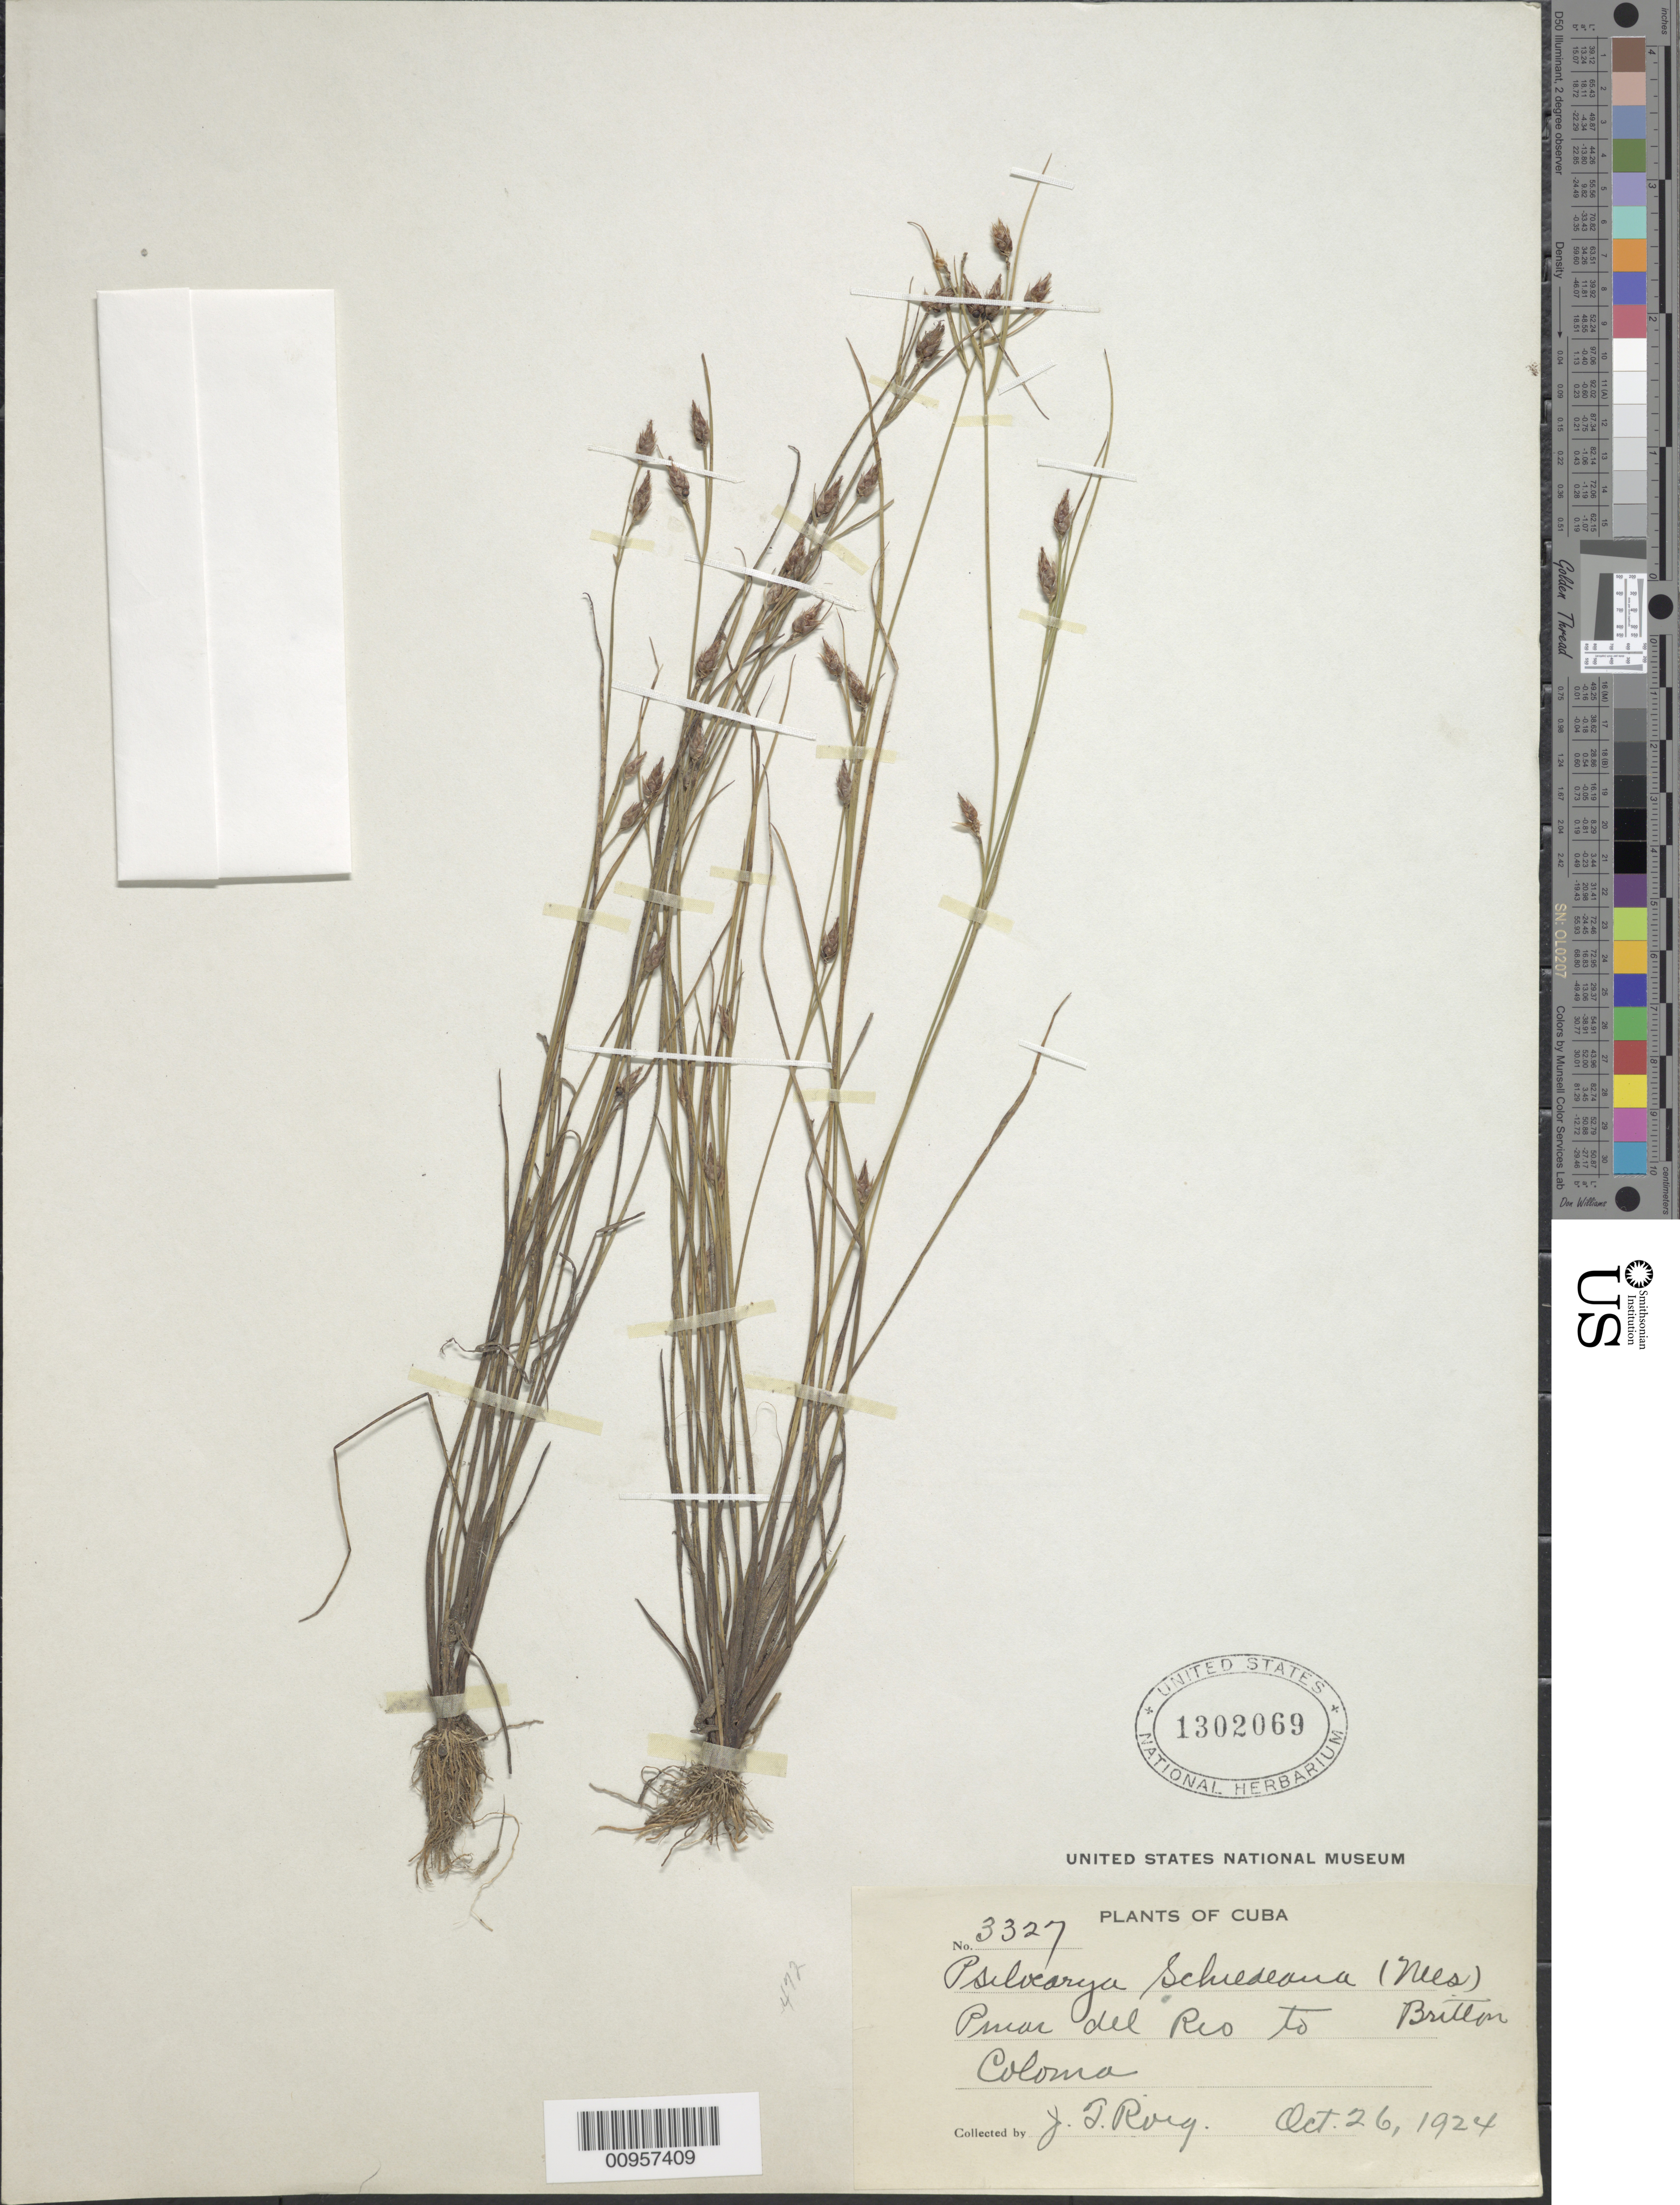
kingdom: Plantae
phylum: Tracheophyta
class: Liliopsida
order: Poales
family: Cyperaceae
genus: Rhynchospora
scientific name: Rhynchospora eximia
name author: (Nees) Boeckeler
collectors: J. Roig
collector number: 3327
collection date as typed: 26 Oct 1924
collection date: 1924-10-26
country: Cuba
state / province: Pinar del Rio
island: Cuba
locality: Pinar del Rio to Coloma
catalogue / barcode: US 1302069